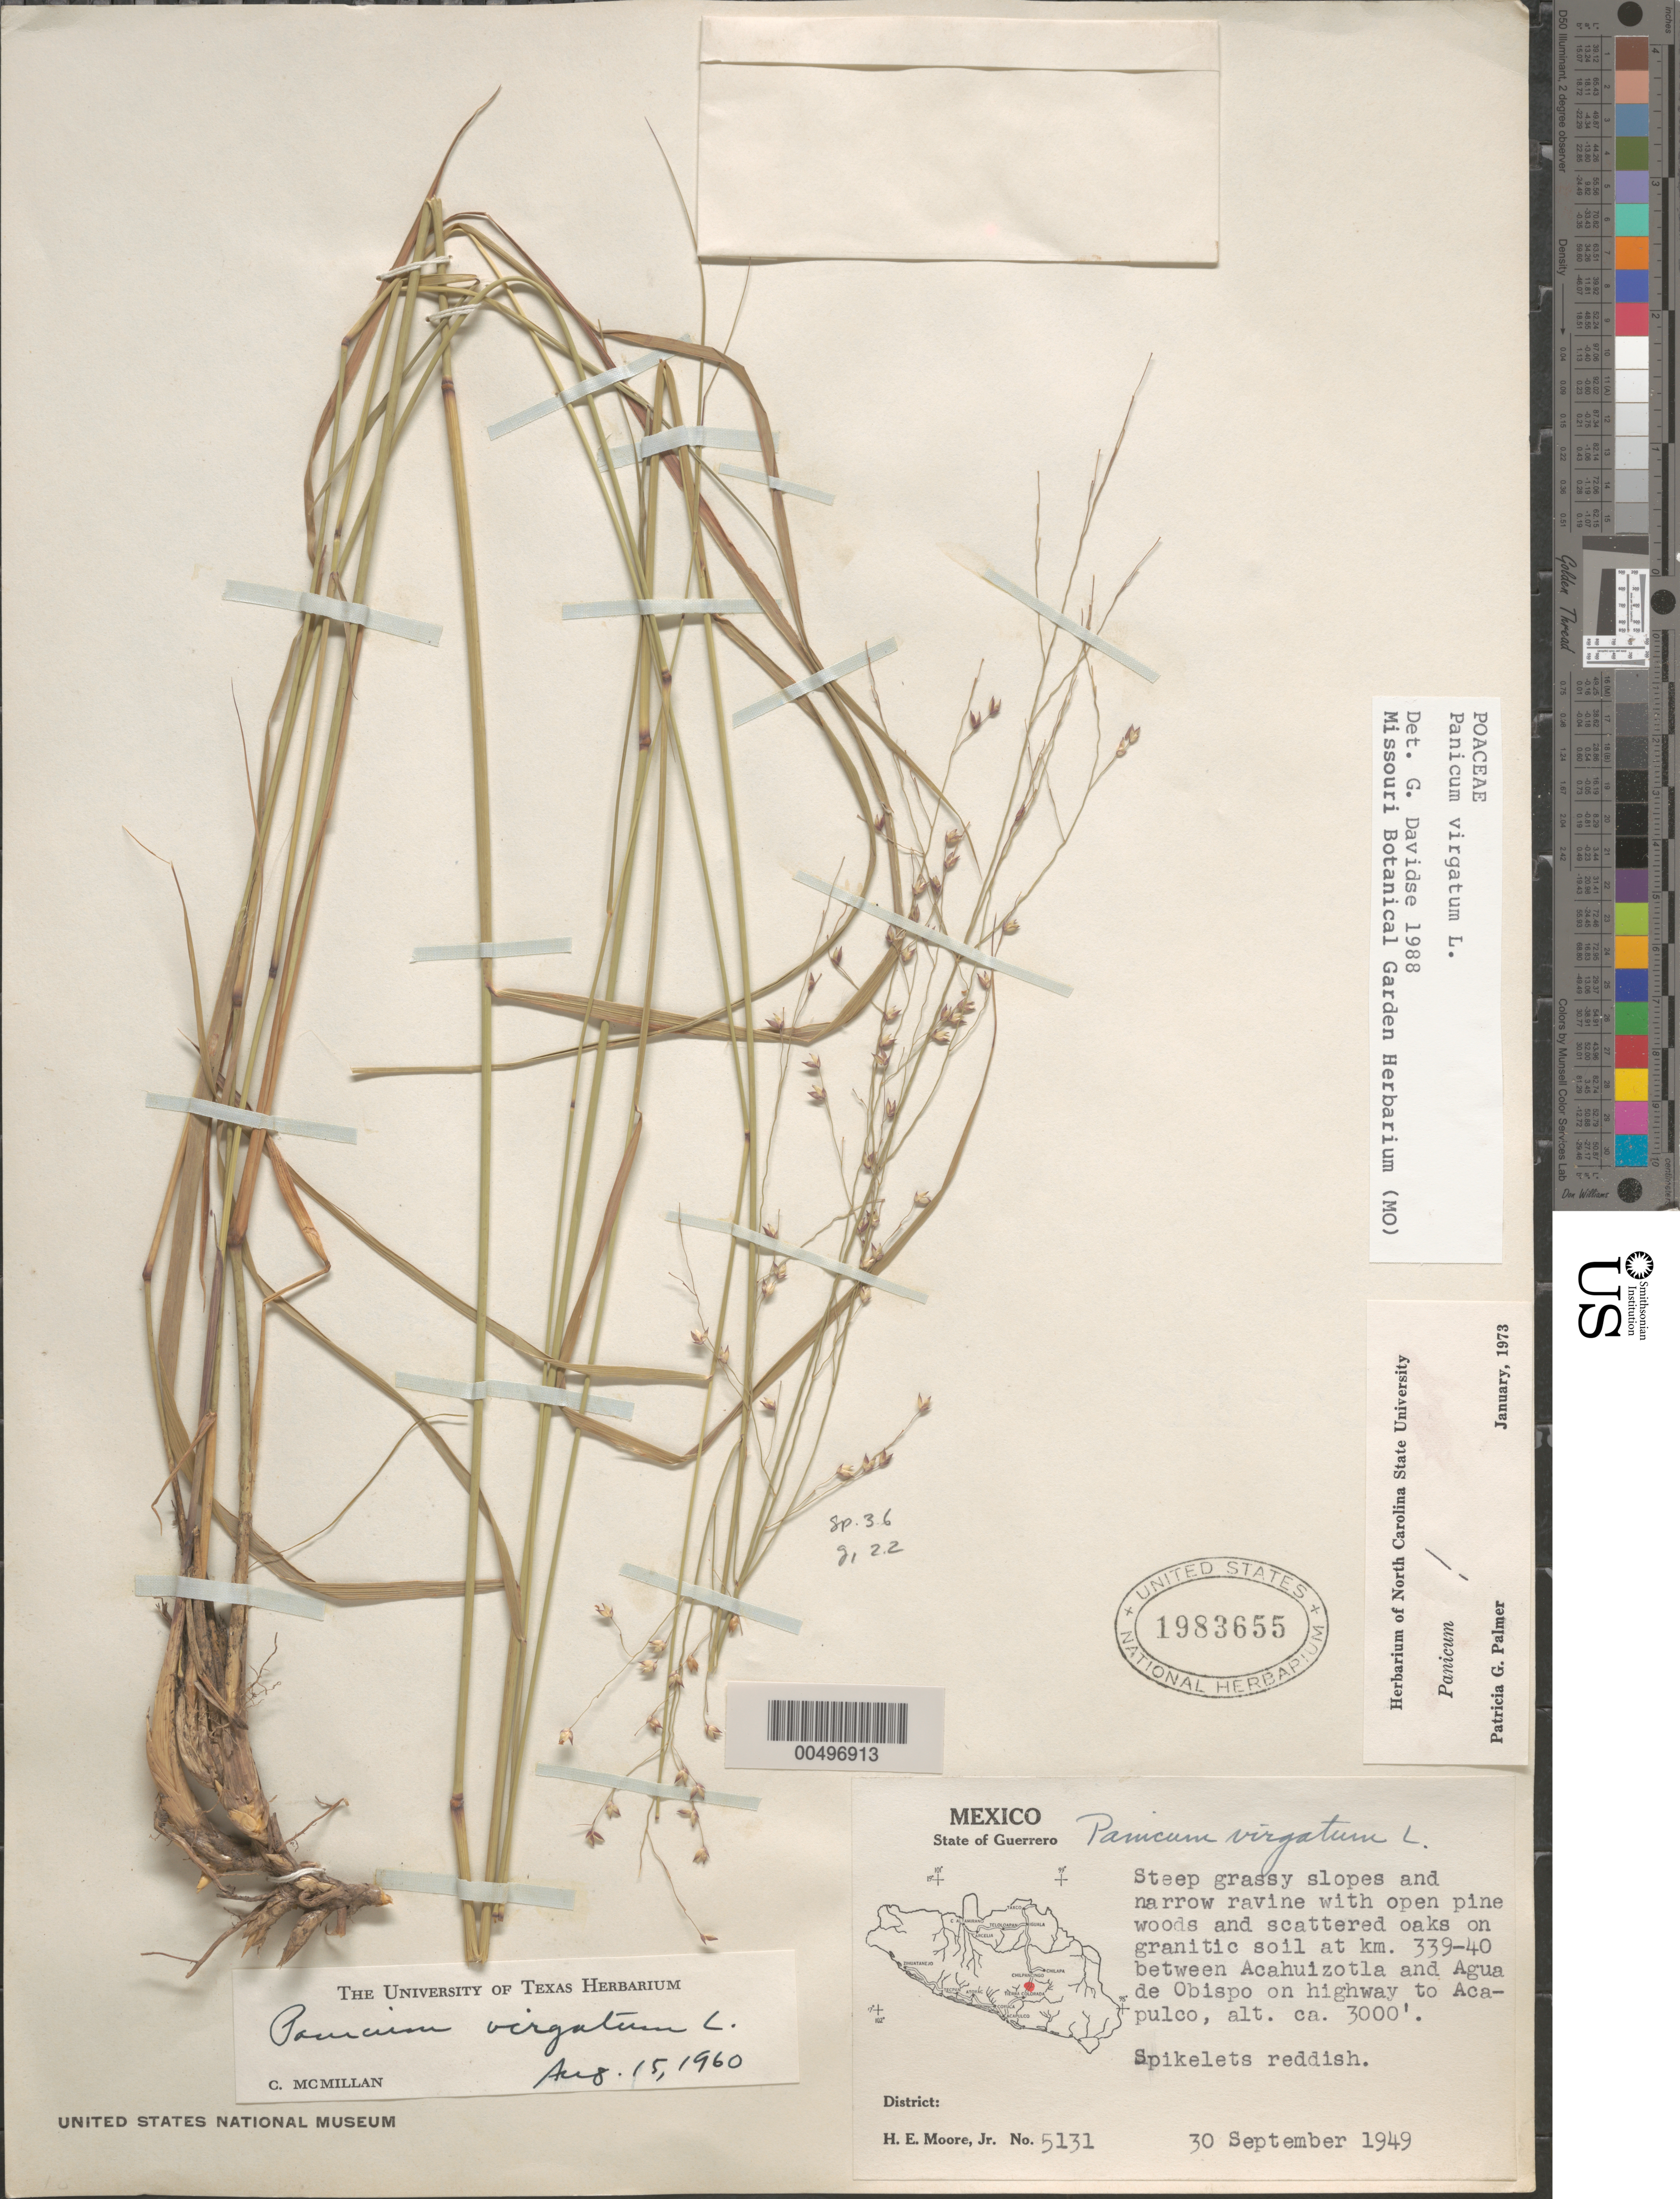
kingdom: Plantae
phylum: Tracheophyta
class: Liliopsida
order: Poales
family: Poaceae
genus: Panicum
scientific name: Panicum virgatum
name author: L.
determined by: Davidse, Gerrit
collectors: H. E. Moore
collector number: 5131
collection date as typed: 30 Sep 1949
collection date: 1949-09-30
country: Mexico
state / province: Guerrero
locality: At km 339-340 between Acahuizotla & Agua de Obispo on hwy to Acapulco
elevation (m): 914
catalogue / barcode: US 1983655